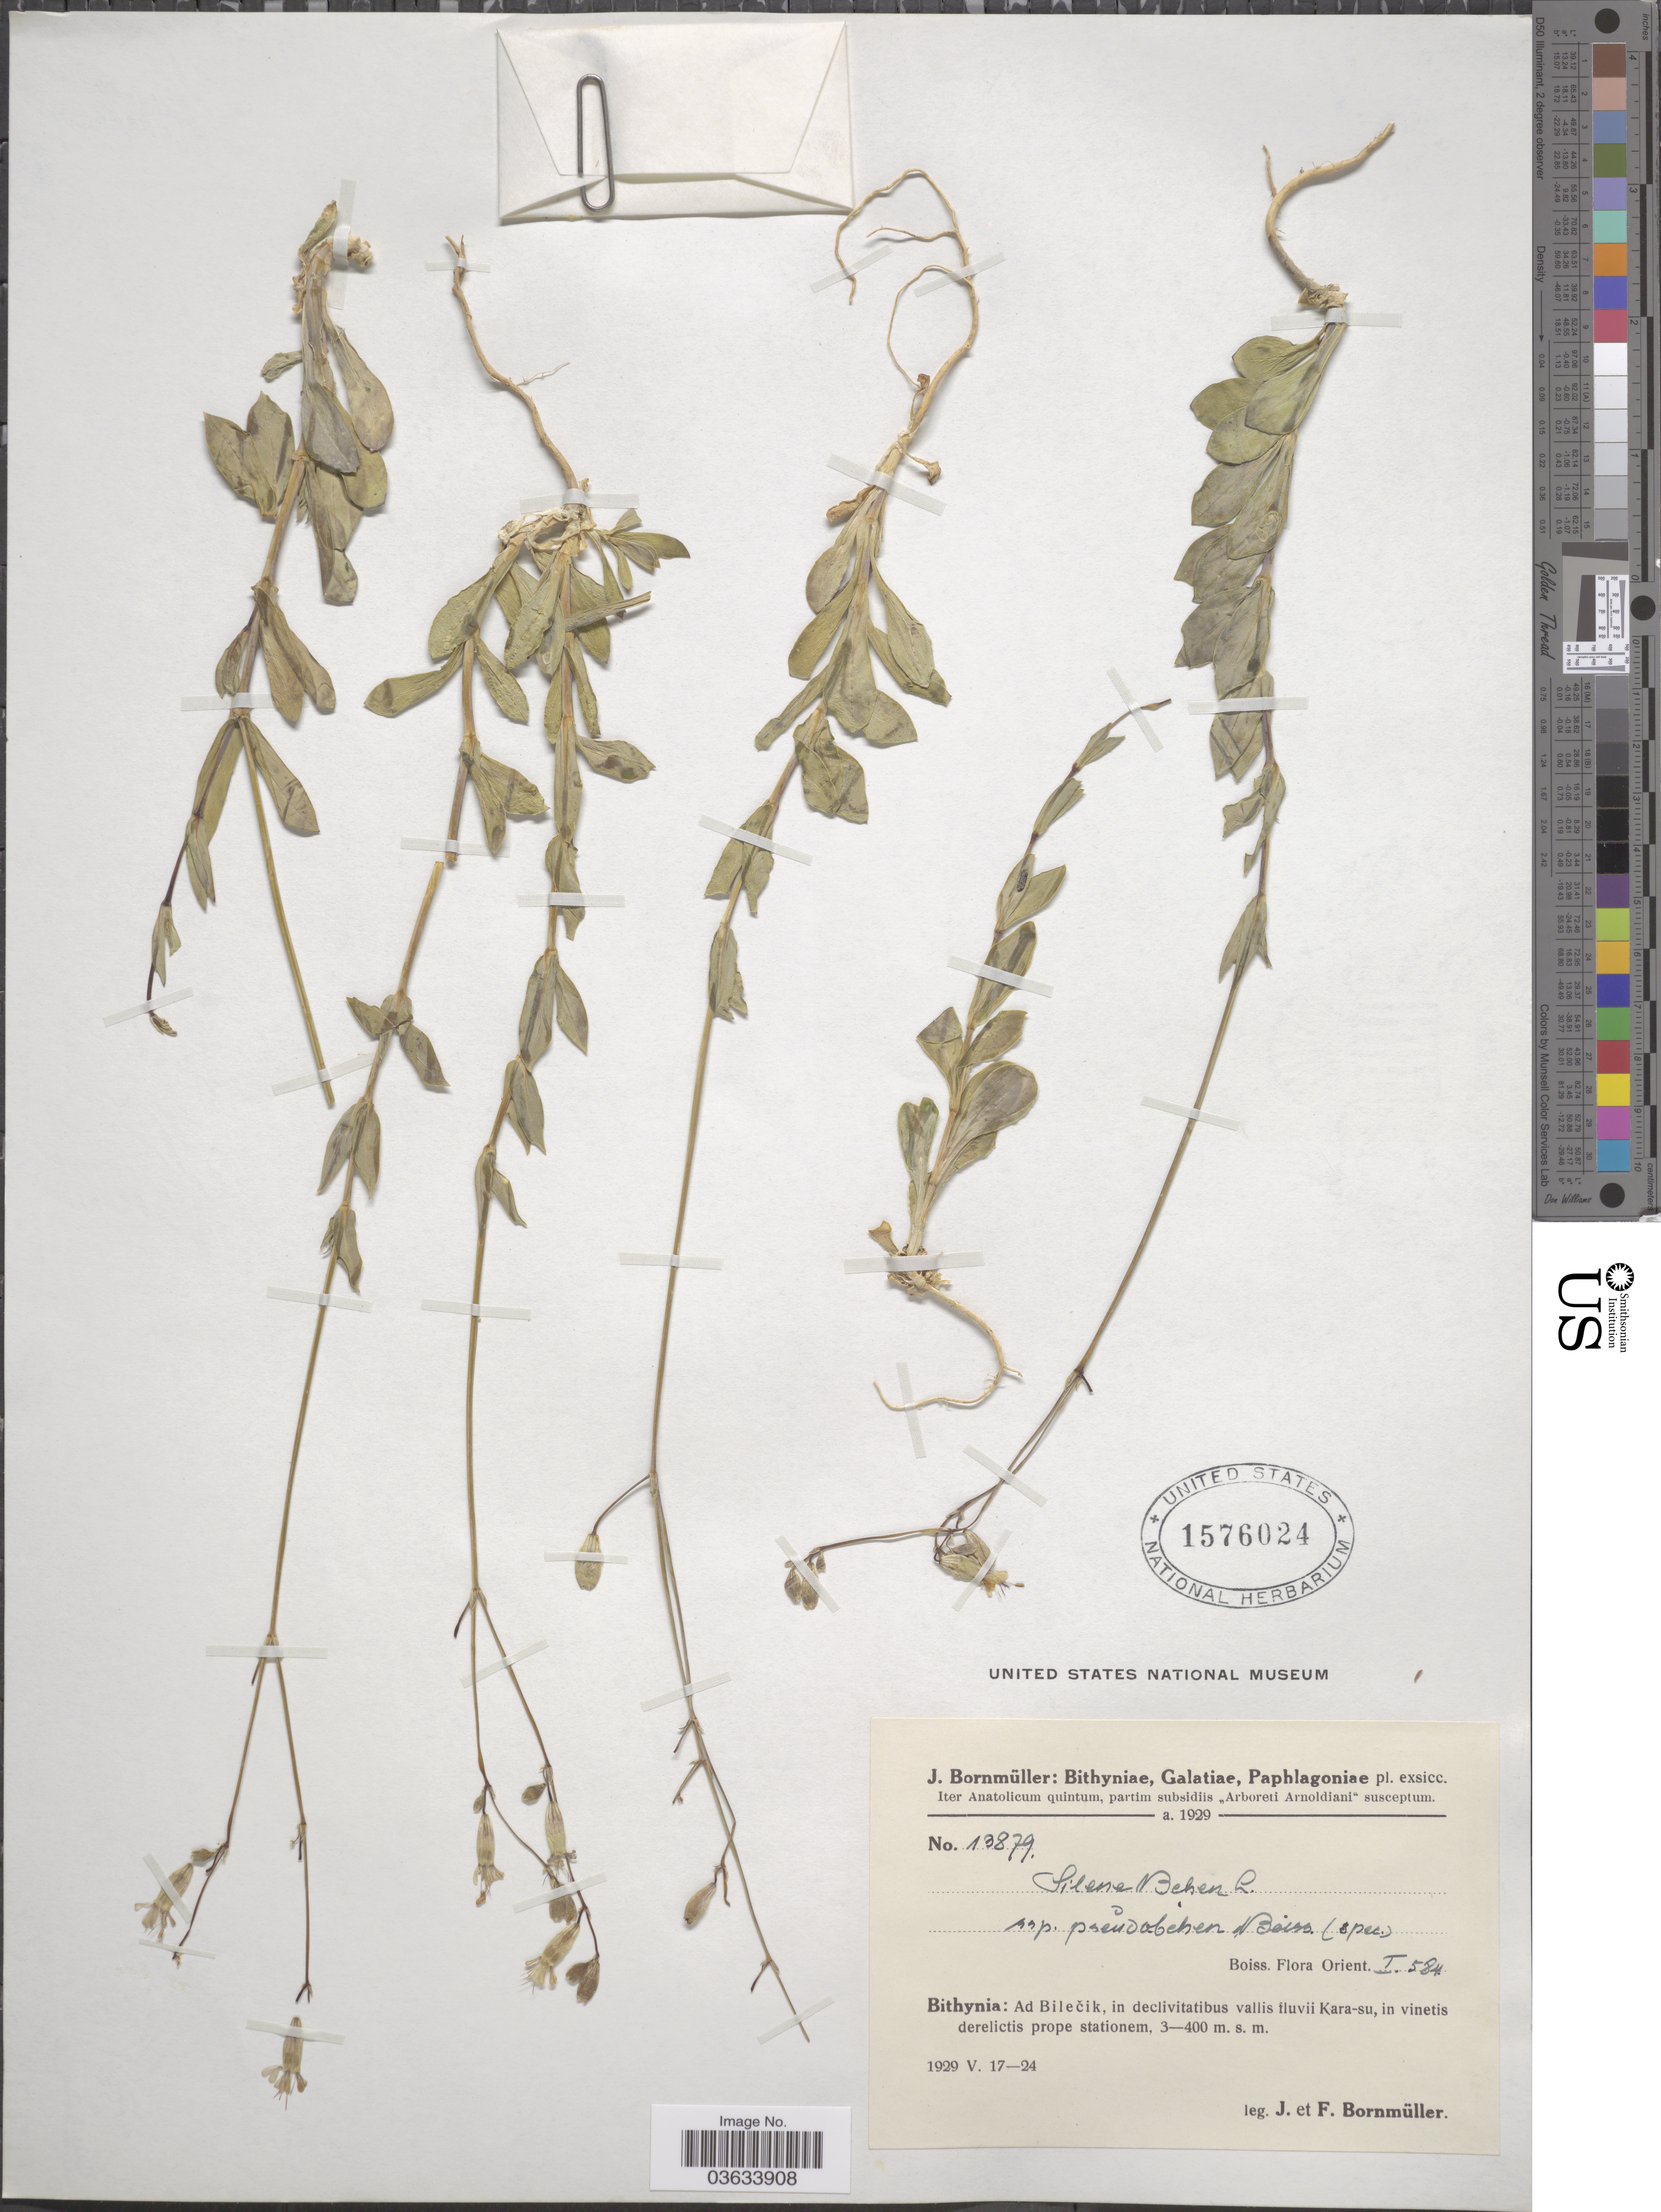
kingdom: Plantae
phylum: Tracheophyta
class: Magnoliopsida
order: Caryophyllales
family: Caryophyllaceae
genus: Silene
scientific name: Silene behen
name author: L.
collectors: J. Bornmüller & F. Bornmüller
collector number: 13879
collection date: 1929-05-17/1929-05-24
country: Turkey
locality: Bithynia: Ad Bilečik, in declivitatibus vallis fluvii Kara-su.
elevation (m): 300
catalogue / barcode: US 1576024